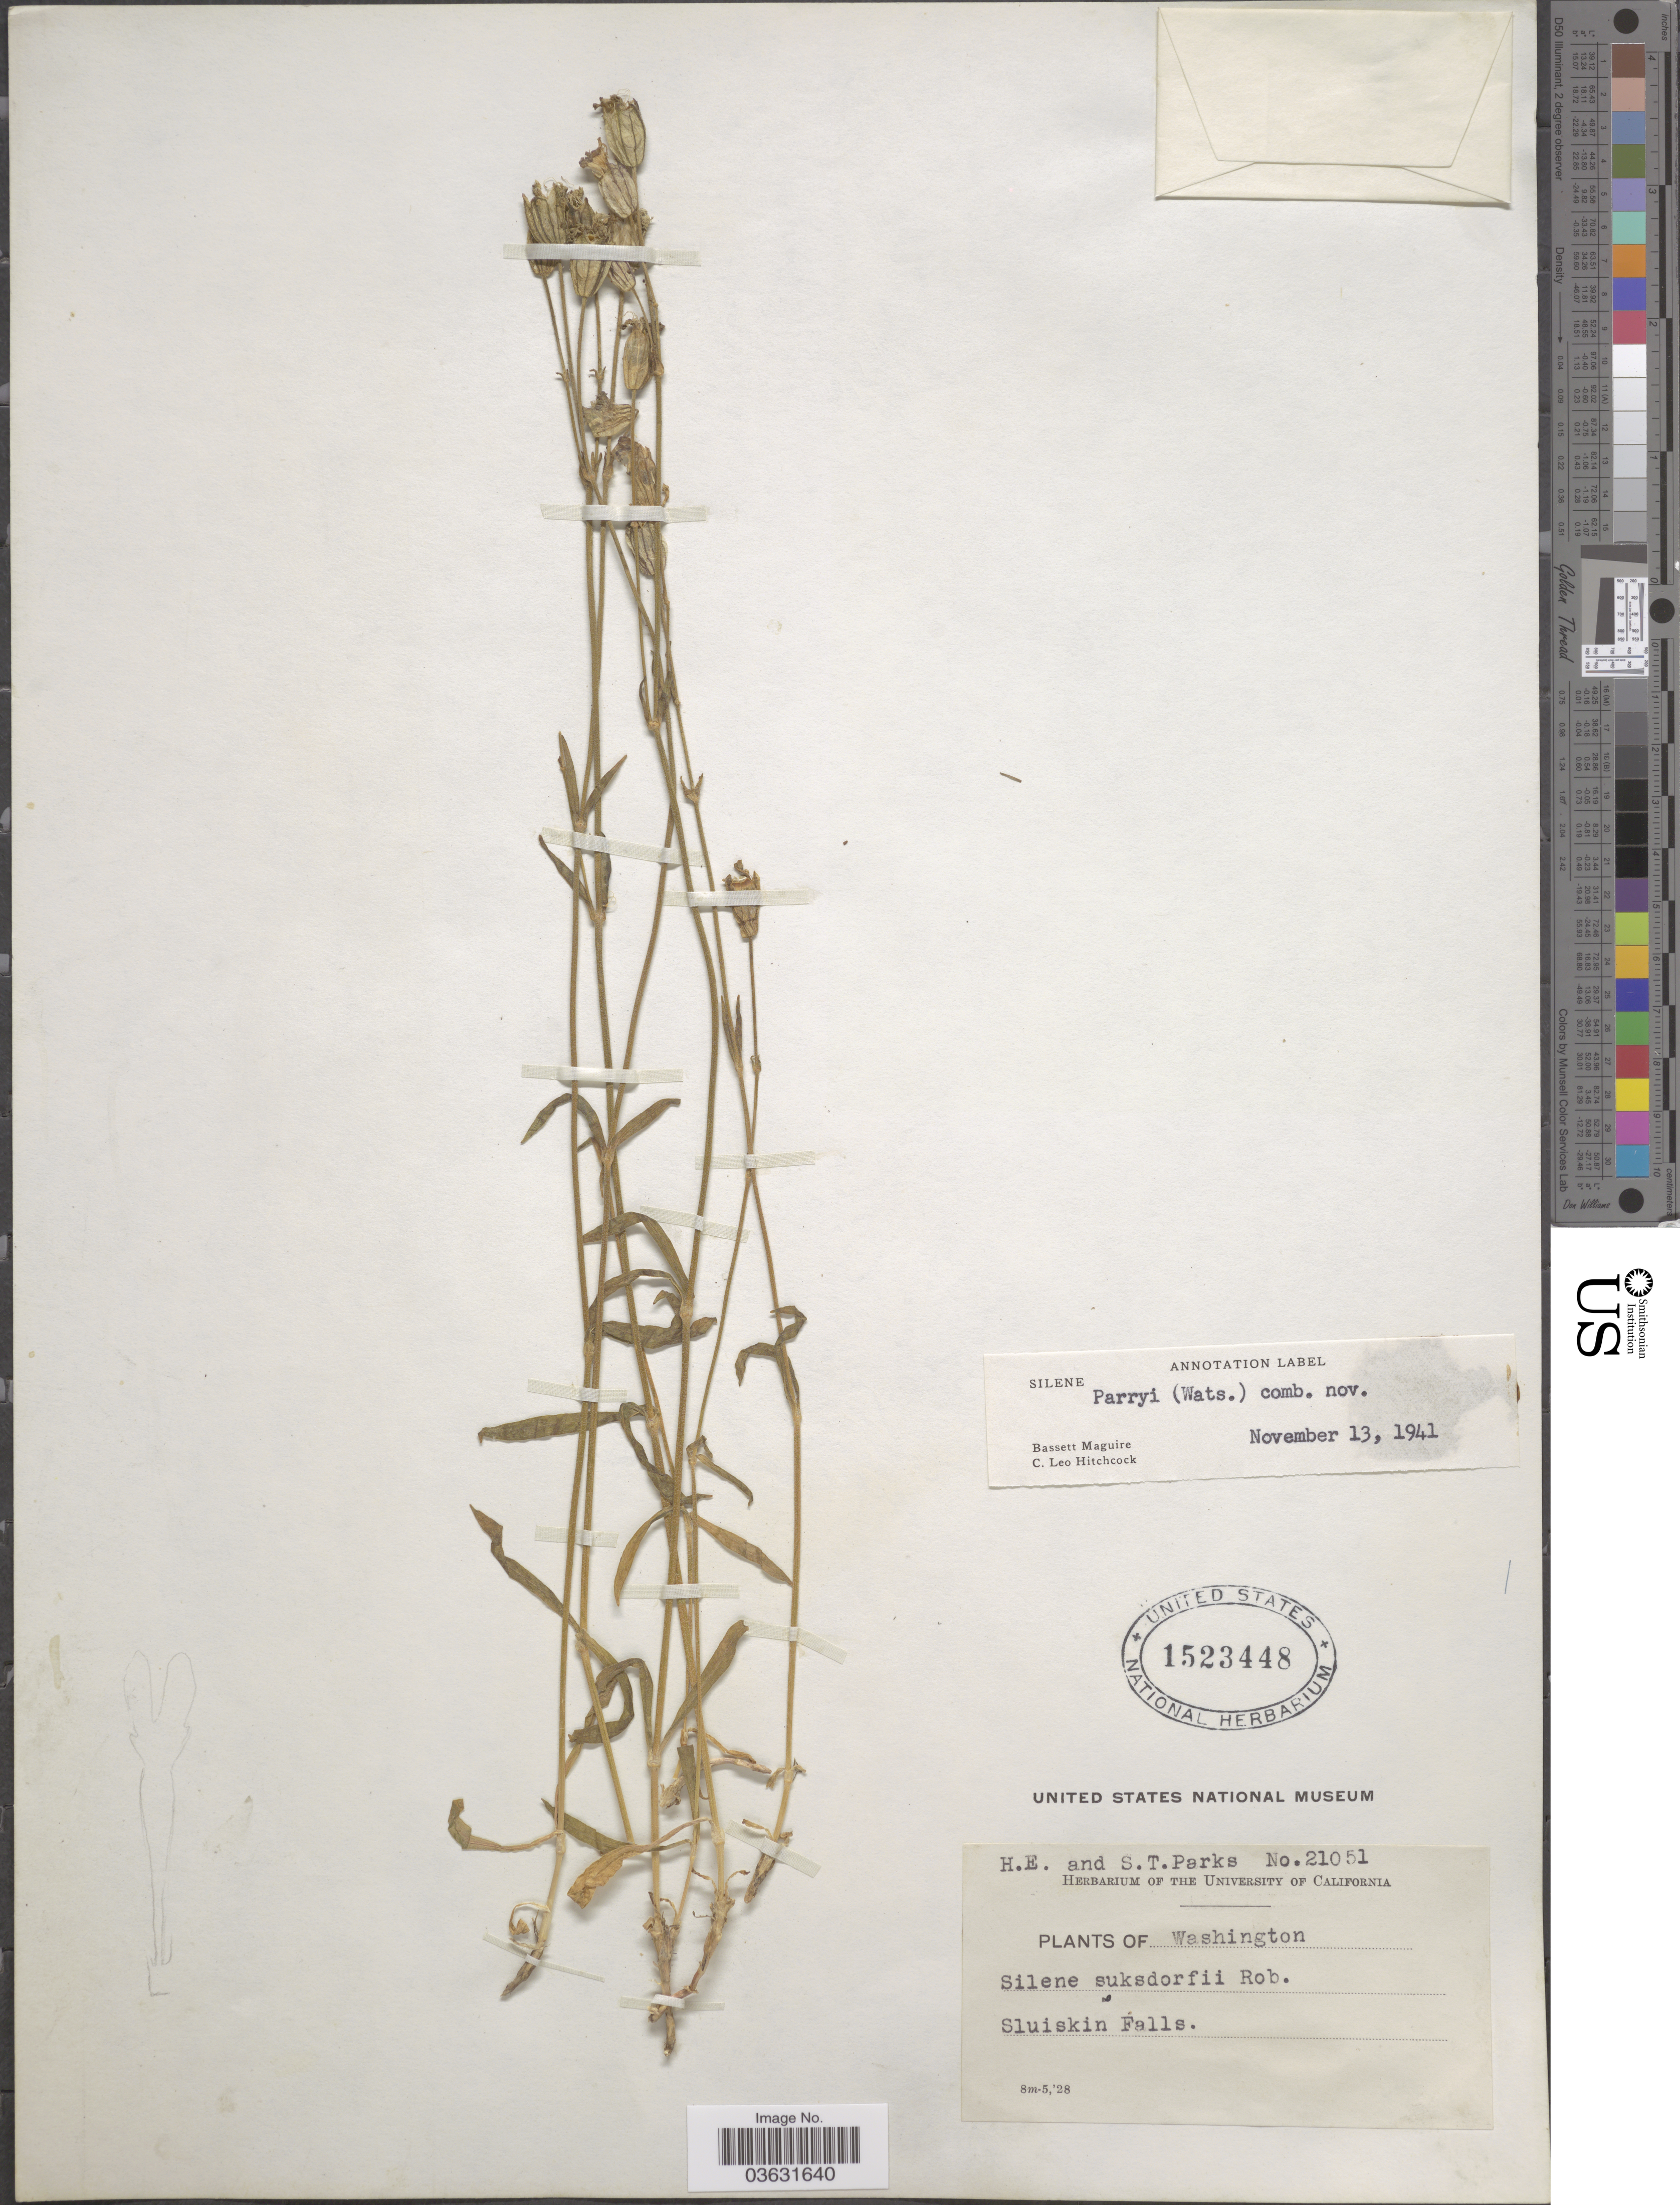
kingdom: Plantae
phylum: Tracheophyta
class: Magnoliopsida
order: Caryophyllales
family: Caryophyllaceae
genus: Silene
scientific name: Silene parryi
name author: (S. Watson) C.L. Hitchc. & Maguire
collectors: H. E. Parks & S. Parks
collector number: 21051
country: United States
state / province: Washington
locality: Sluiskin Falls.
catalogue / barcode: US 1523448